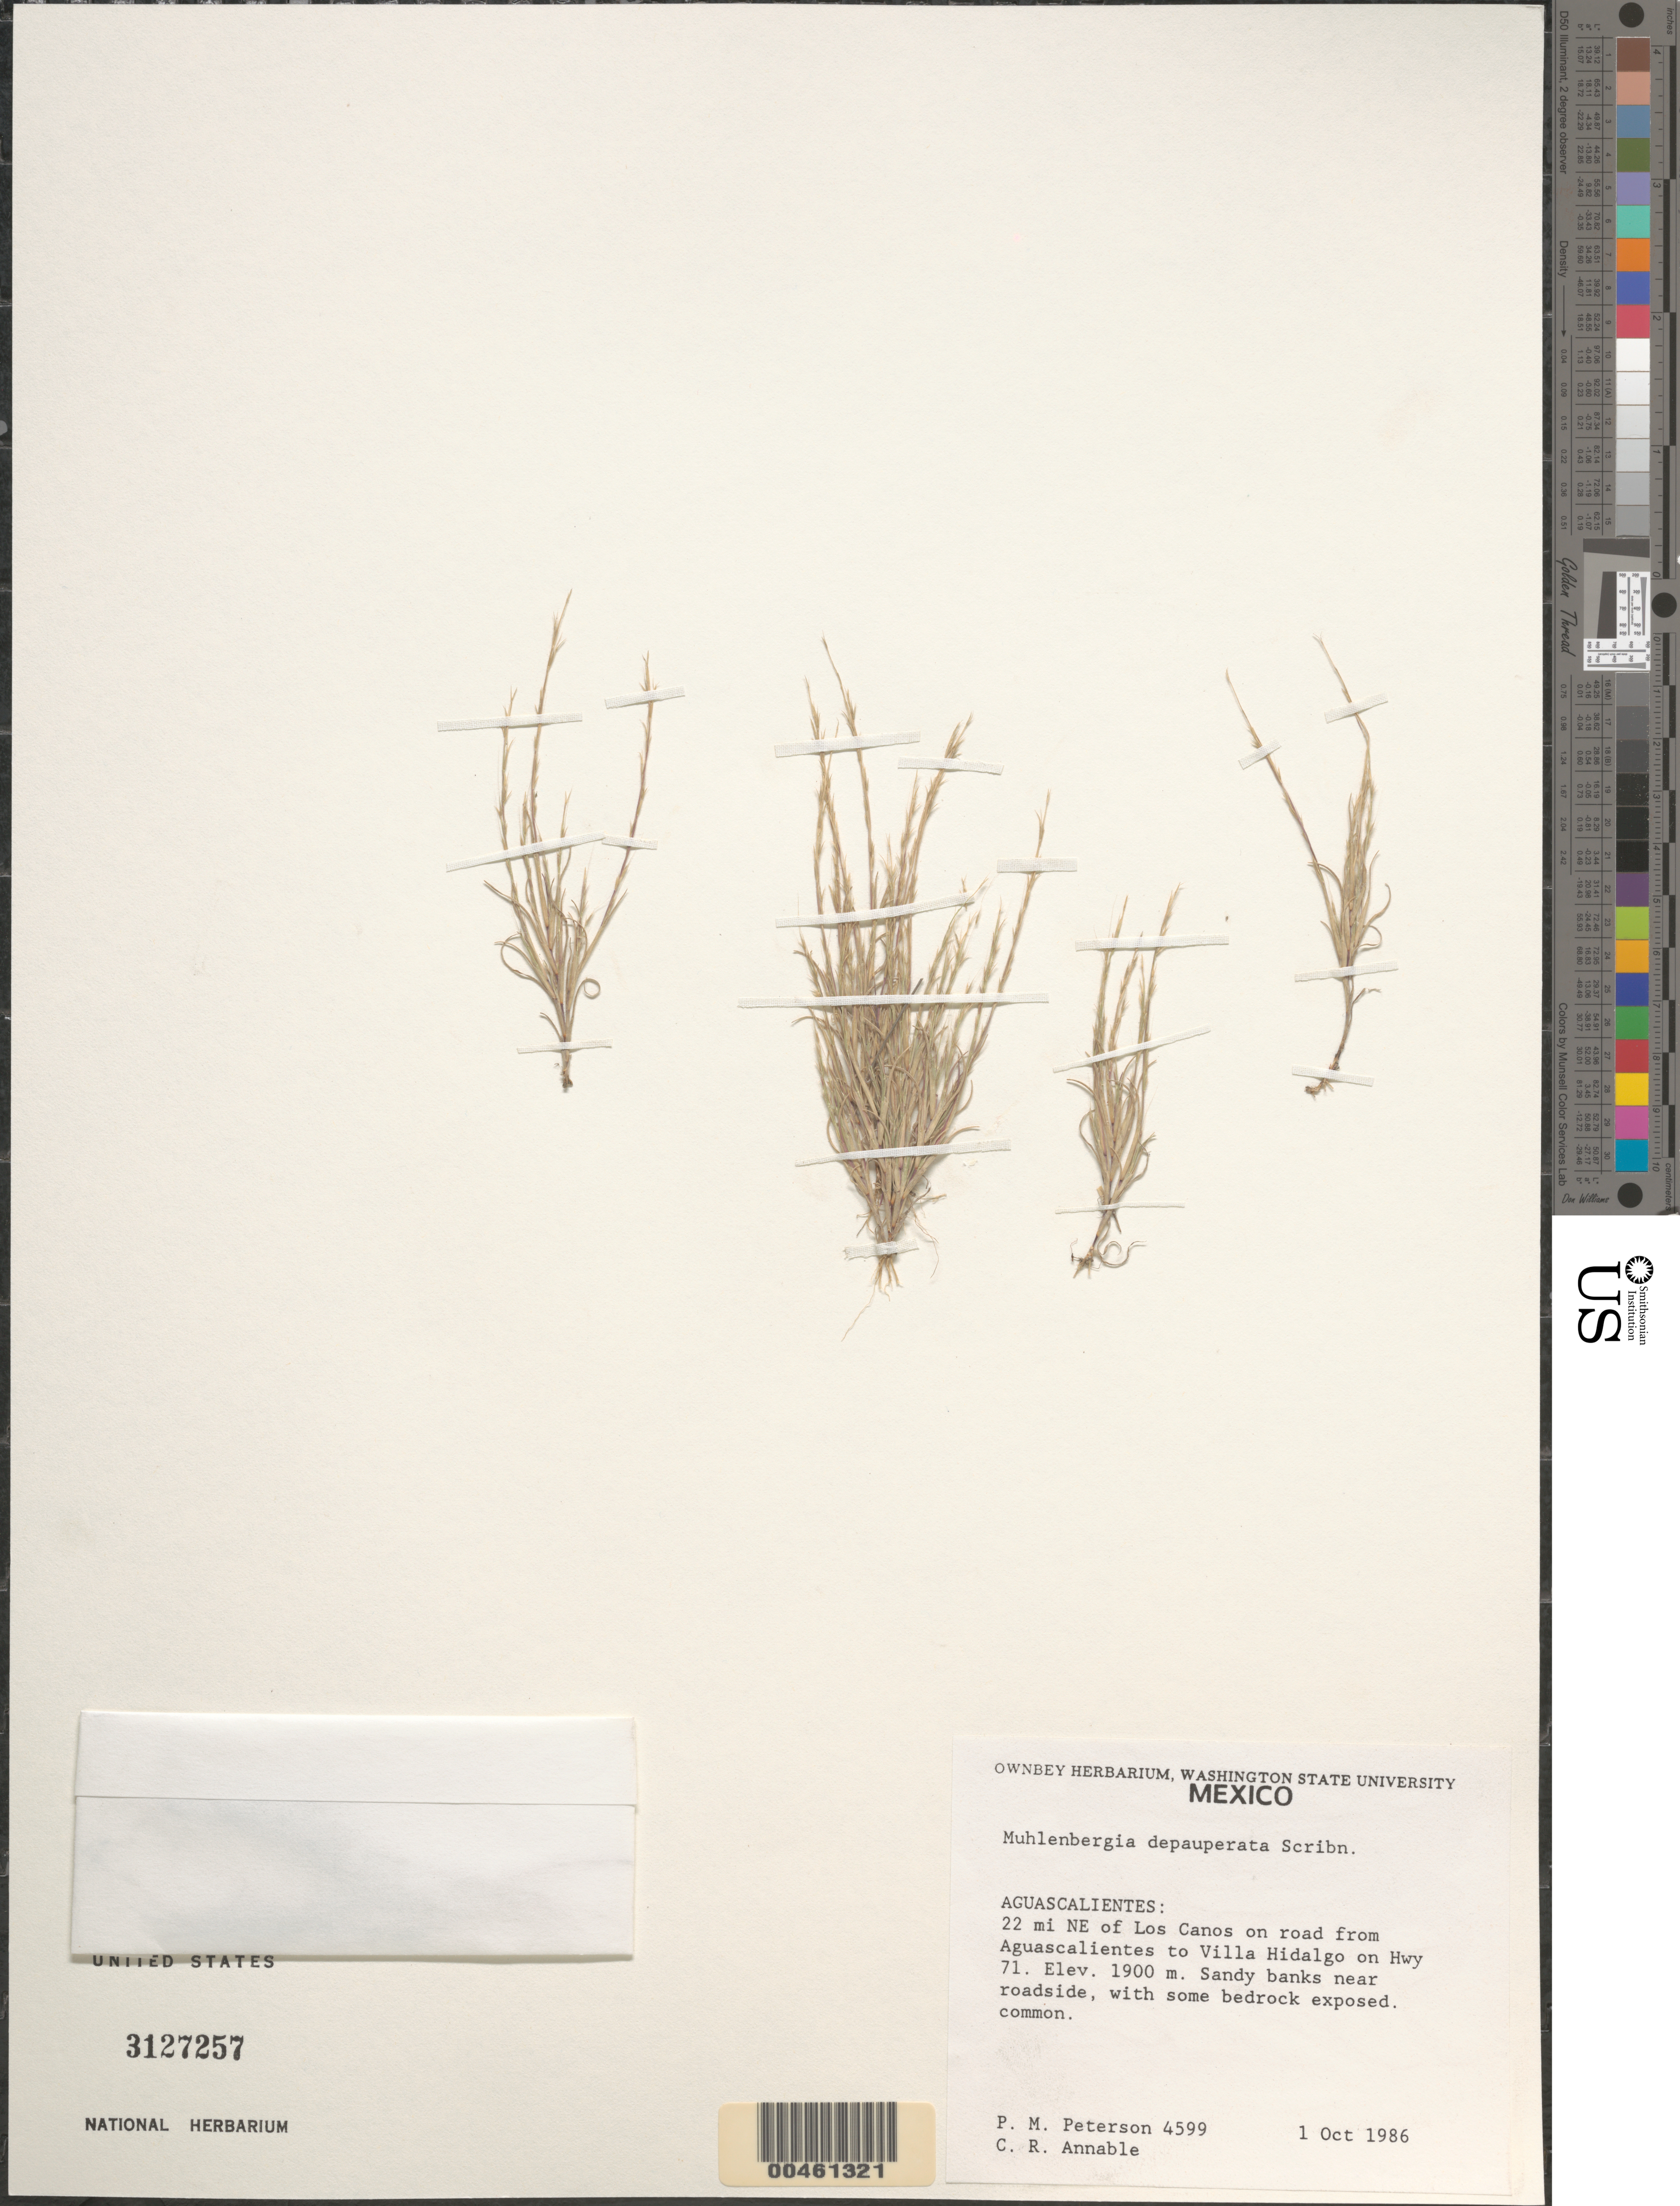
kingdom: Plantae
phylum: Tracheophyta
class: Liliopsida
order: Poales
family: Poaceae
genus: Muhlenbergia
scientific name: Muhlenbergia depauperata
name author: Scribn.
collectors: P. M. Peterson & C. R. Annable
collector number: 04599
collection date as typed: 01 Oct 1986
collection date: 1986-10-01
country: Mexico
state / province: Aguascalientes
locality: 22 miles NW of Los Canos on road from Aguascalientes to Villa Hidalgo on Hwy 71.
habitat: Sandy banks near roadside, with some bedrock exposed.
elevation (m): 1900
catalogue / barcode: US 3127257